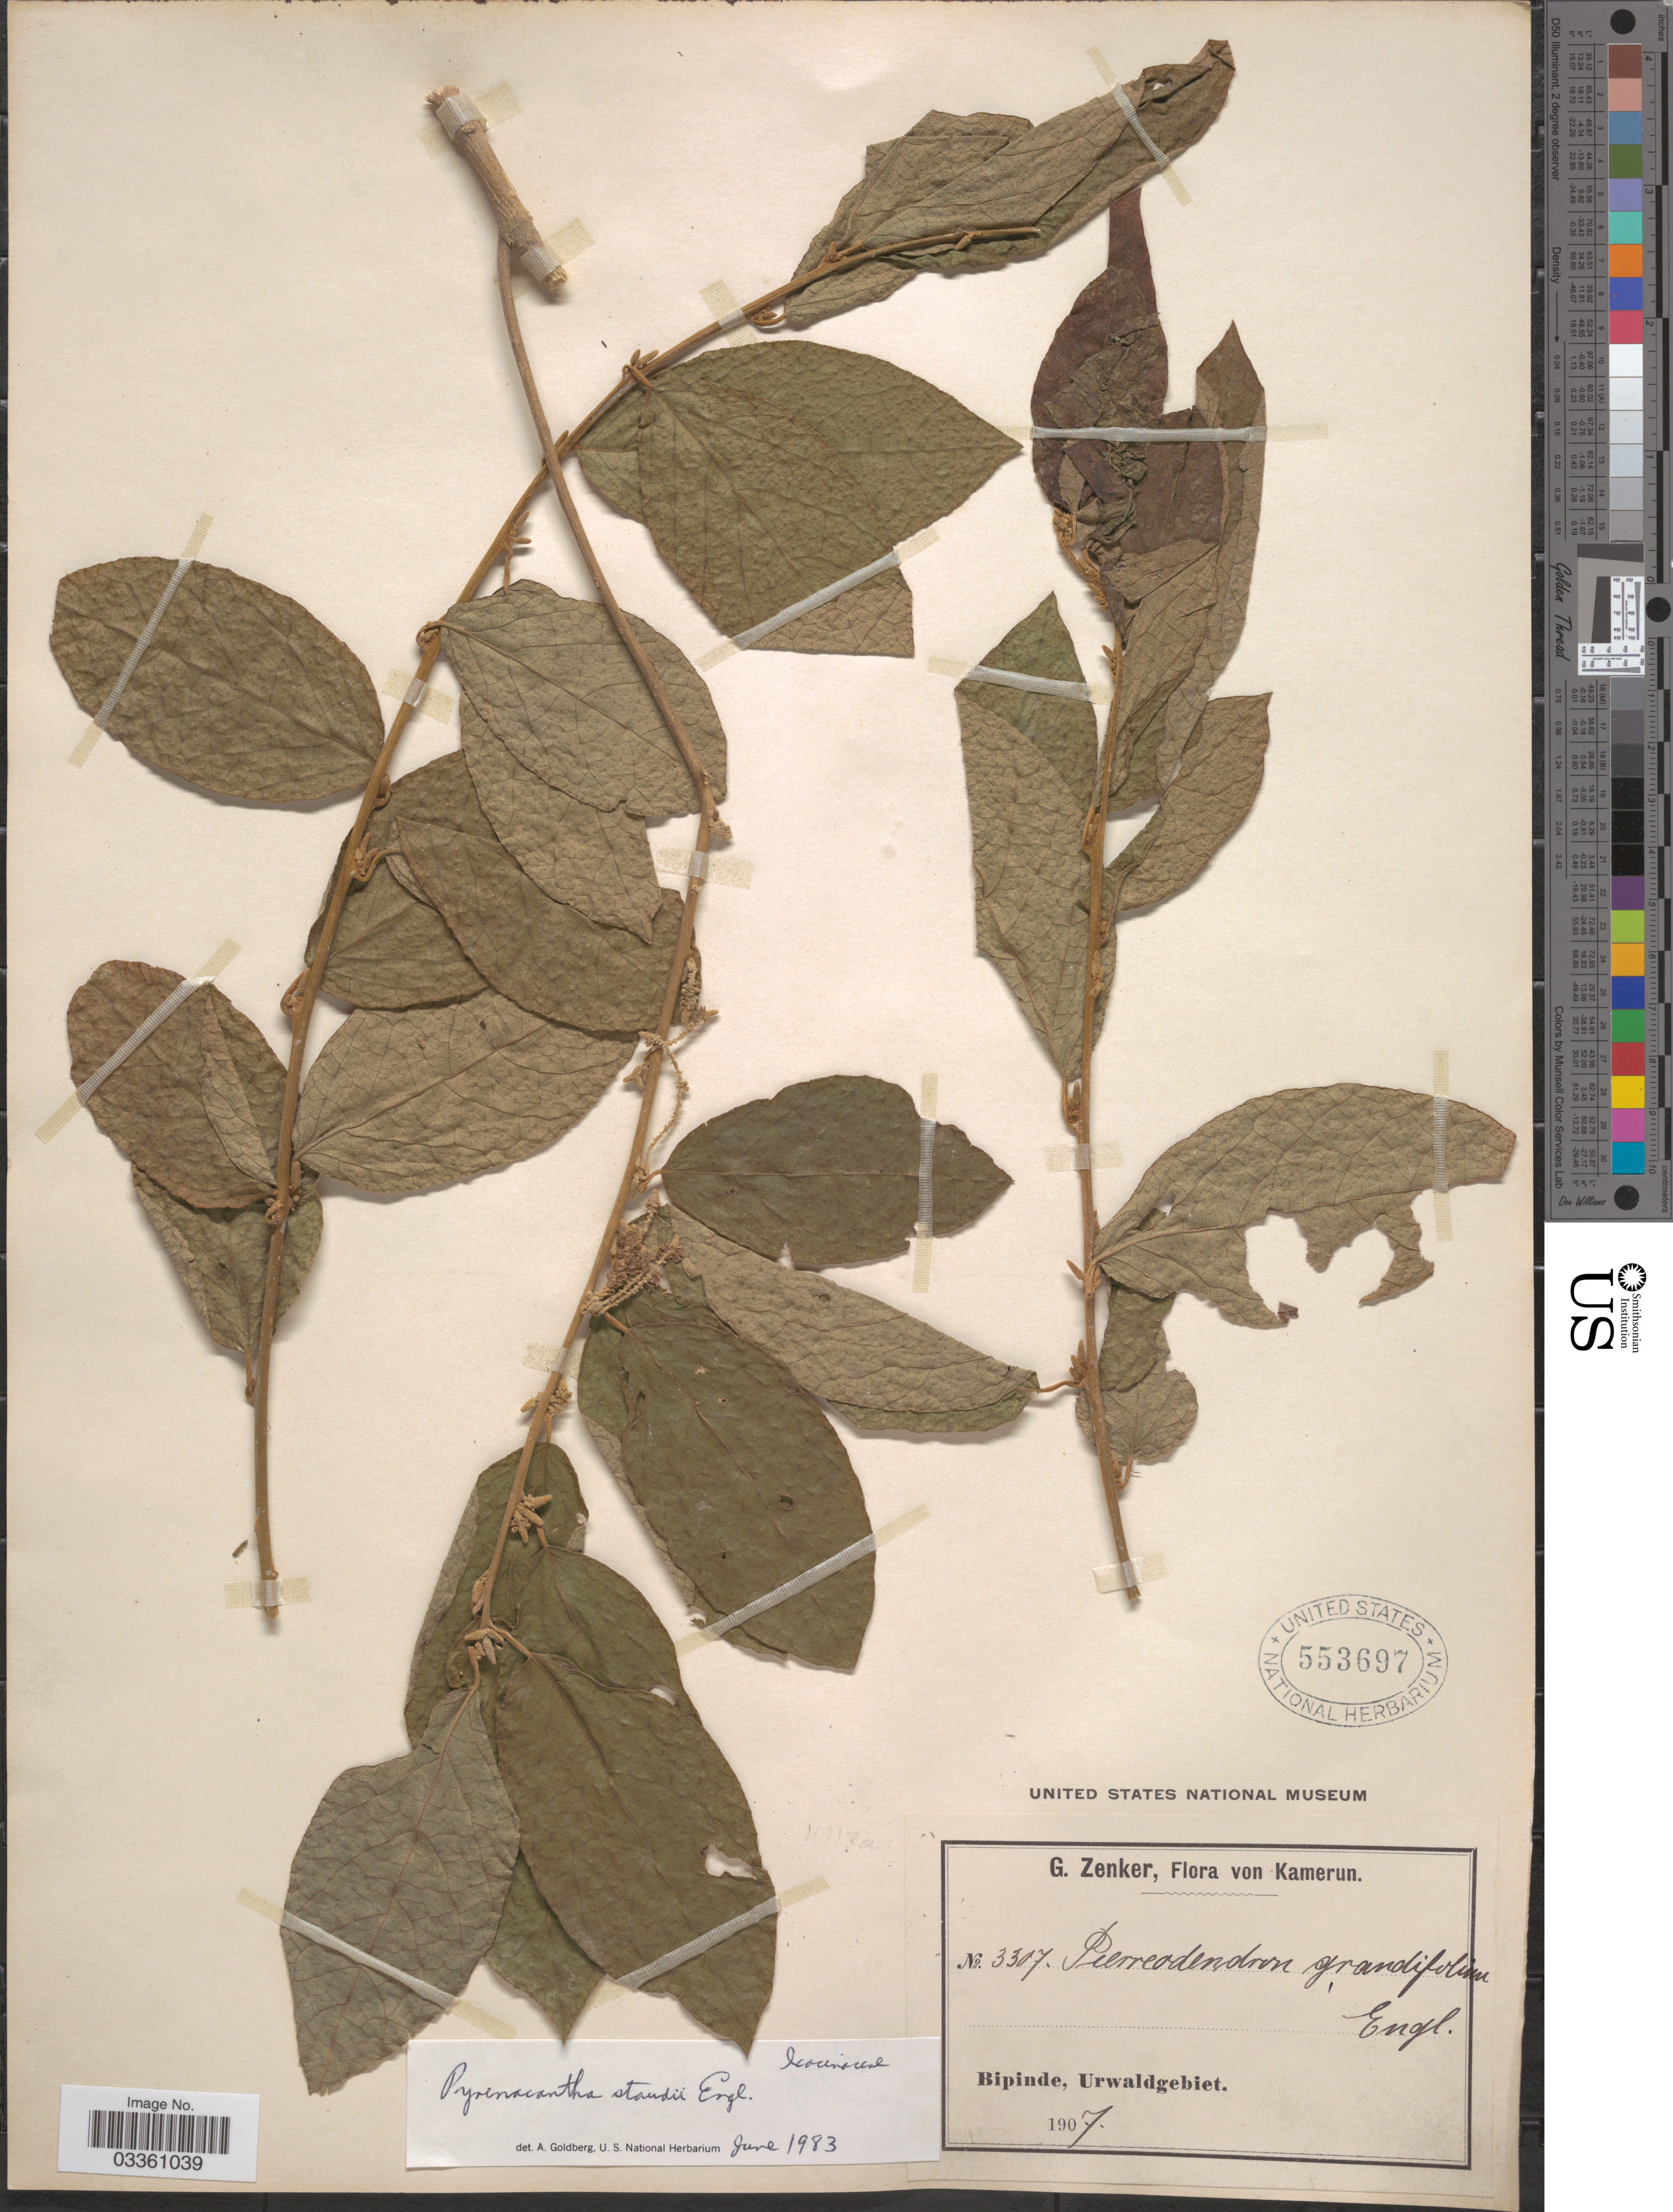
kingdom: Plantae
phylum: Tracheophyta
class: Magnoliopsida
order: Icacinales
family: Icacinaceae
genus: Pyrenacantha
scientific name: Pyrenacantha staudtii var. staudtii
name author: (Engl.) Engl.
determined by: Strong, Mark T., (BOT), Smithsonian Institution - National Museum of Natural History (UNITED STATES)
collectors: G. A. Zenker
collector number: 3307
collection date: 1907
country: Cameroon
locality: Kamerun. Bipinde, Urwaldgebiet.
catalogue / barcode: US 553697